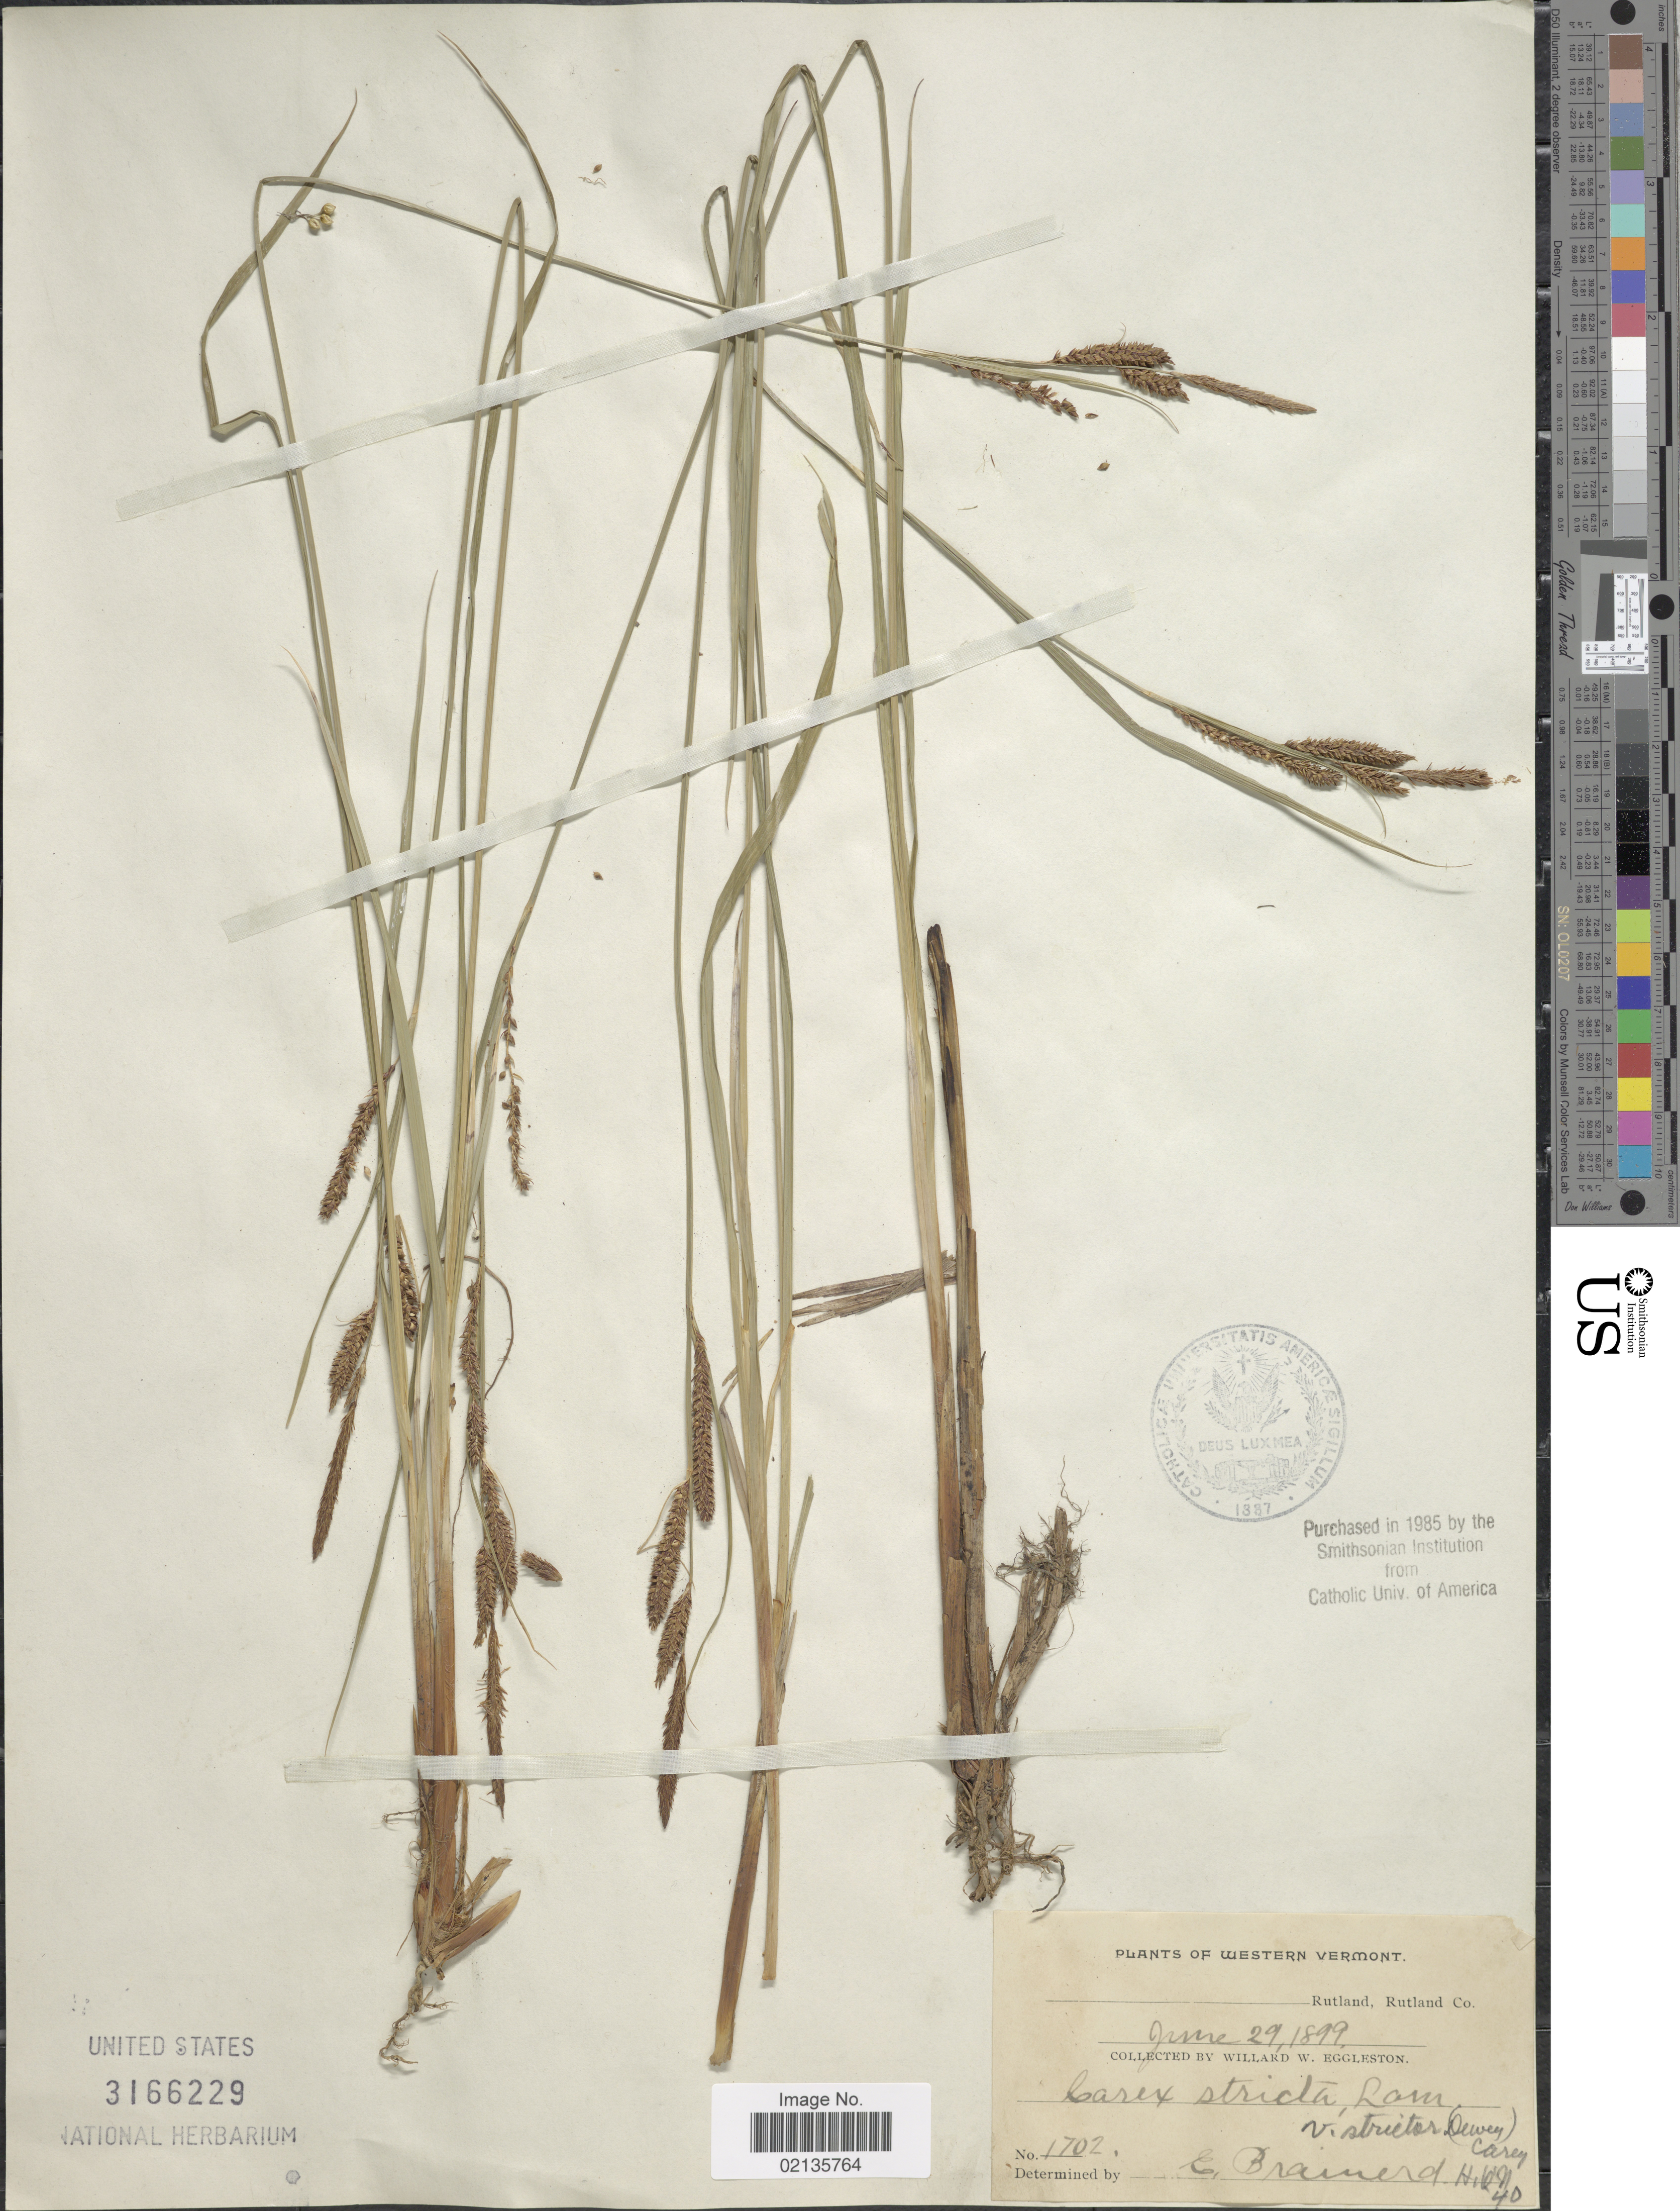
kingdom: Plantae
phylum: Tracheophyta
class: Liliopsida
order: Poales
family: Cyperaceae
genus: Carex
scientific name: Carex stricta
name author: Lam.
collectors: W. W. Eggleston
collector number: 1702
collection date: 1899-06-29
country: United States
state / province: Vermont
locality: Western Vermont, Rutland, Rutland Co.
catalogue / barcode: US 3166229